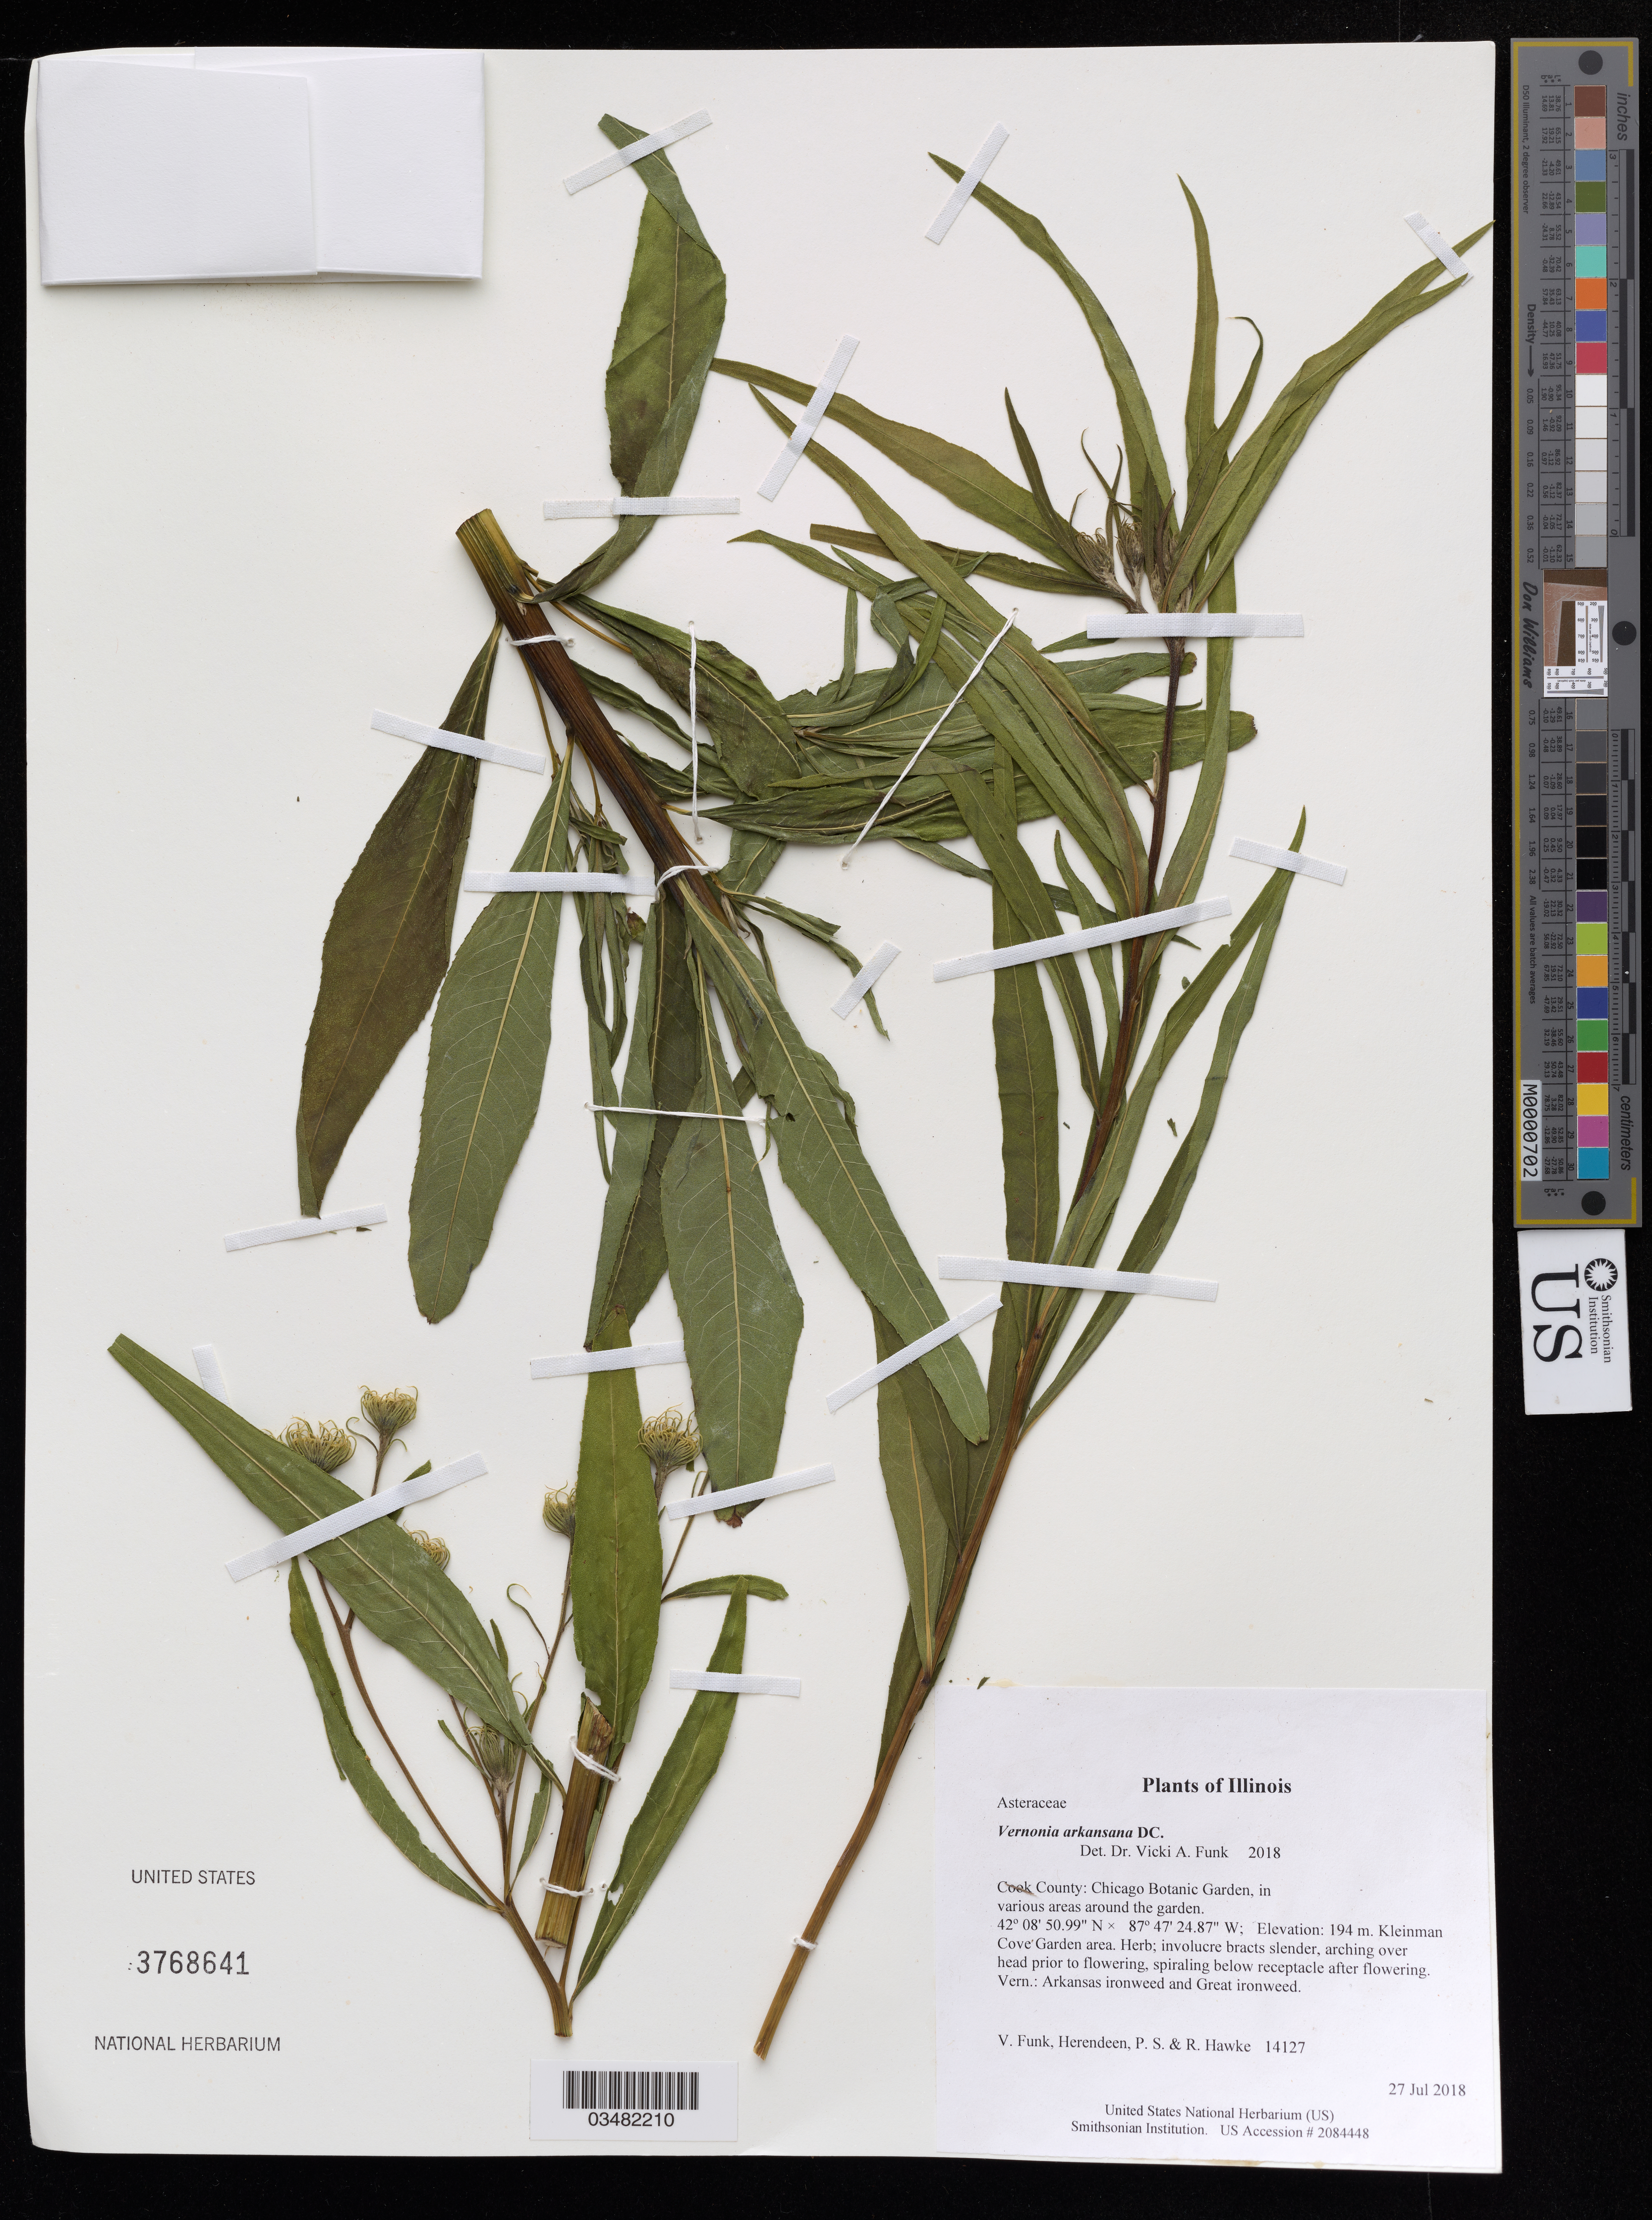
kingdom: Plantae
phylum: Tracheophyta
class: Magnoliopsida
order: Asterales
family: Asteraceae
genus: Vernonia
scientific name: Vernonia arkansana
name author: DC.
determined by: Funk, Vicki A., (BOT), Smithsonian Institution - National Museum of Natural History (UNITED STATES)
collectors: Herendeen, P. S. & R. Hawke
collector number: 14127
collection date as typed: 27 Jul 2018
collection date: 2018-07-27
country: United States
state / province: Illinois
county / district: Cook County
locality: Chicago Botanic Garden, in various areas around the garden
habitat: Kleinman Cove Garden area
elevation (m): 194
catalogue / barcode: US 3768641